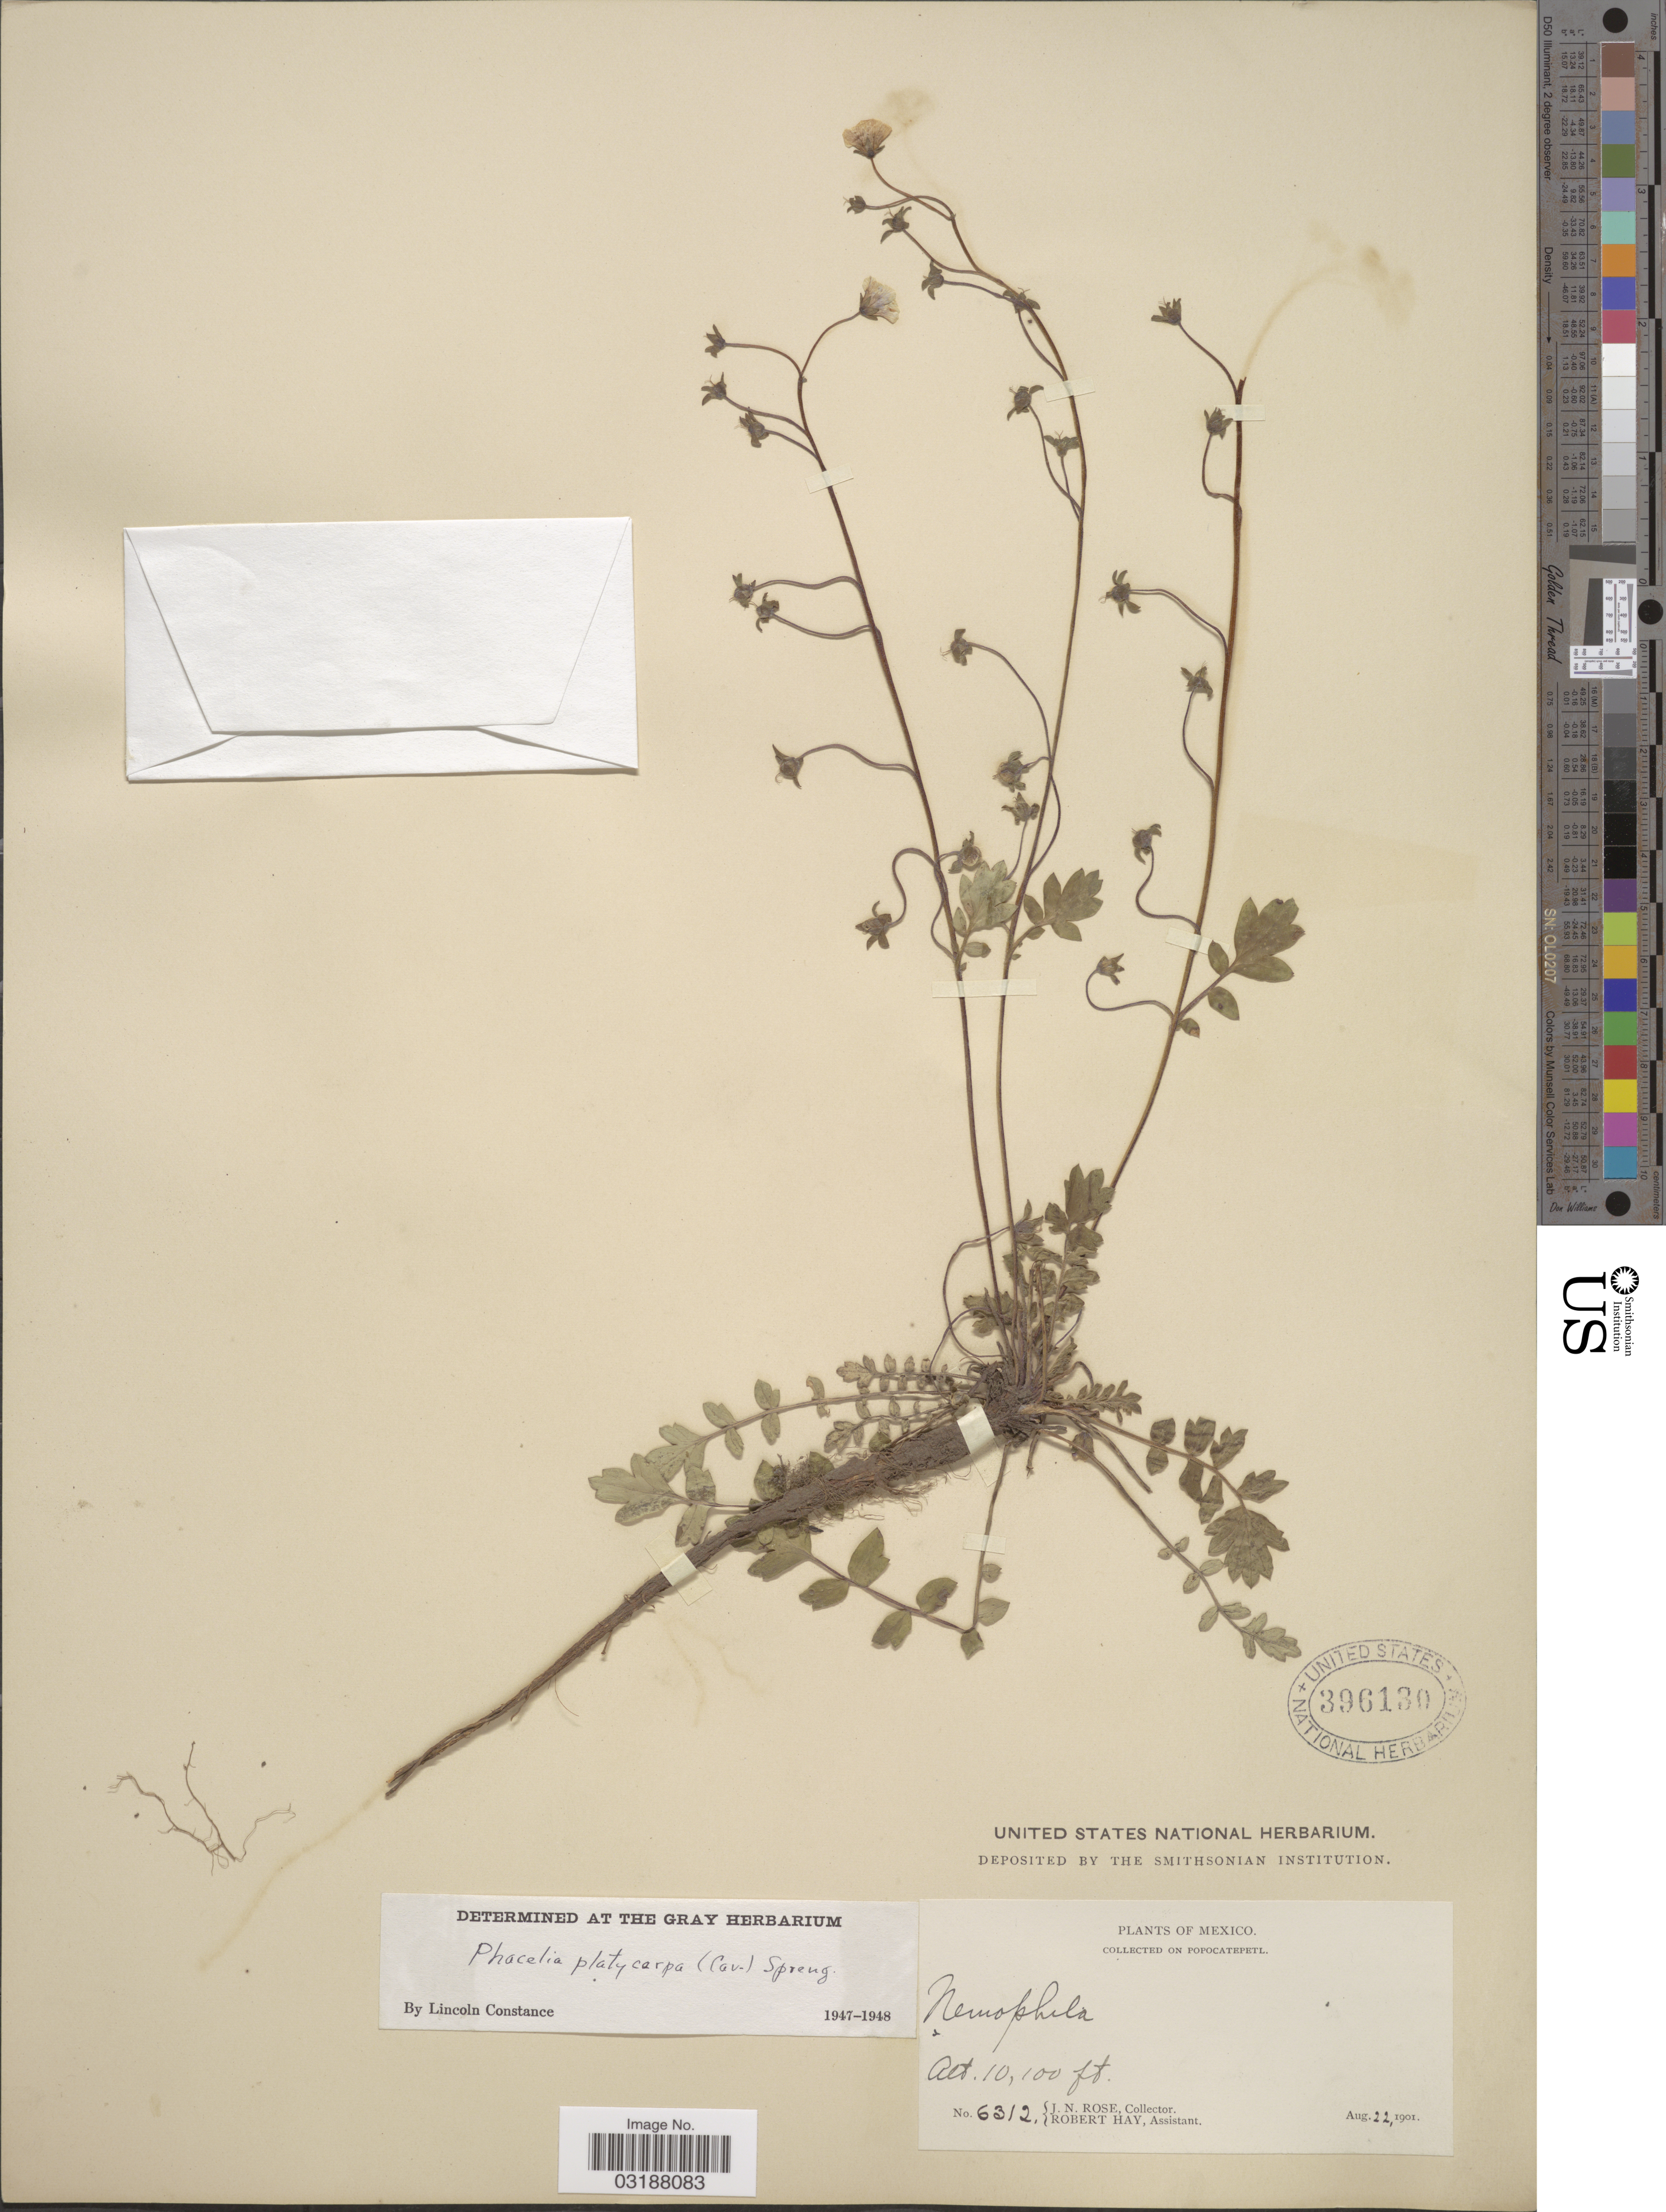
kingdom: Plantae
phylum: Tracheophyta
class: Magnoliopsida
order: Boraginales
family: Hydrophyllaceae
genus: Phacelia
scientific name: Phacelia platycarpa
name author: (Cav.) Spreng.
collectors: J. N. Rose & R. Hay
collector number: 6312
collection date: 1901-08-22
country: Mexico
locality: On Popocatepetl.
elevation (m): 3078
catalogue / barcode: US 396130